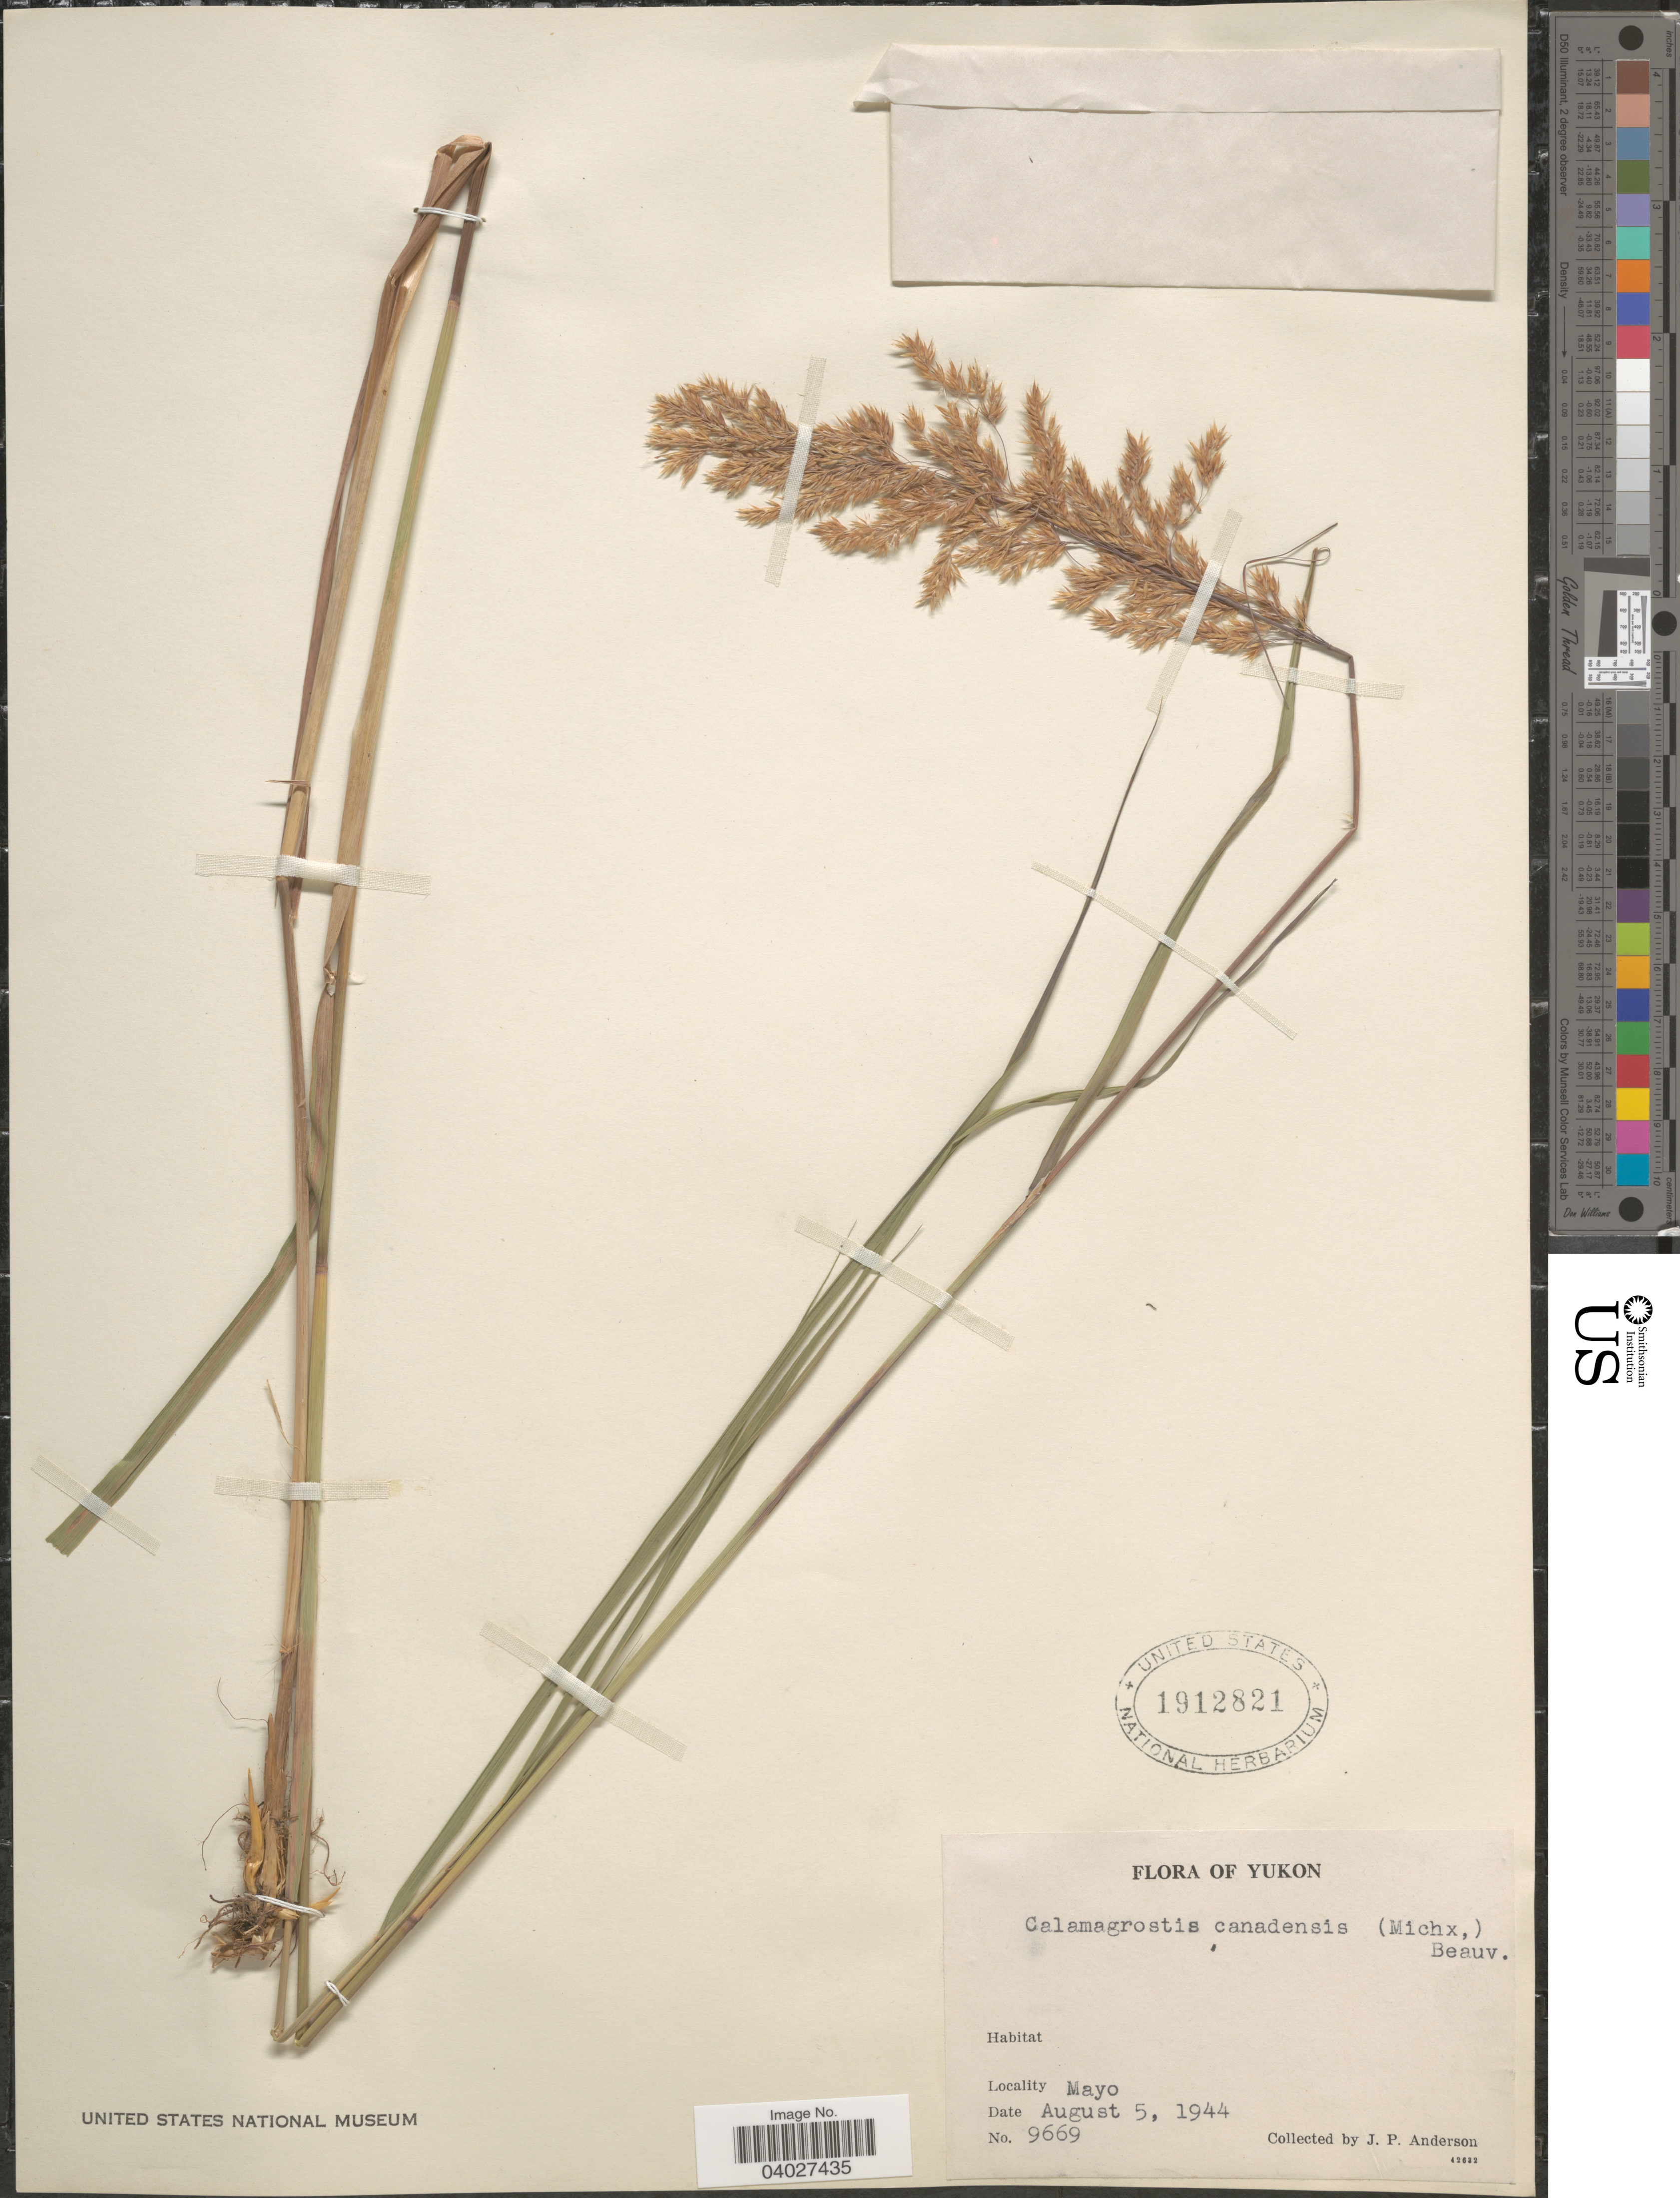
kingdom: Plantae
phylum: Tracheophyta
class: Liliopsida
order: Poales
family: Poaceae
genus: Calamagrostis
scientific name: Calamagrostis canadensis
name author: (Michx.) P. Beauv.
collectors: J. P. Anderson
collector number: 9669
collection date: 1944-08-05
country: Canada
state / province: Yukon Territory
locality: Yukon. Mayo.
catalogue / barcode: US 1912821